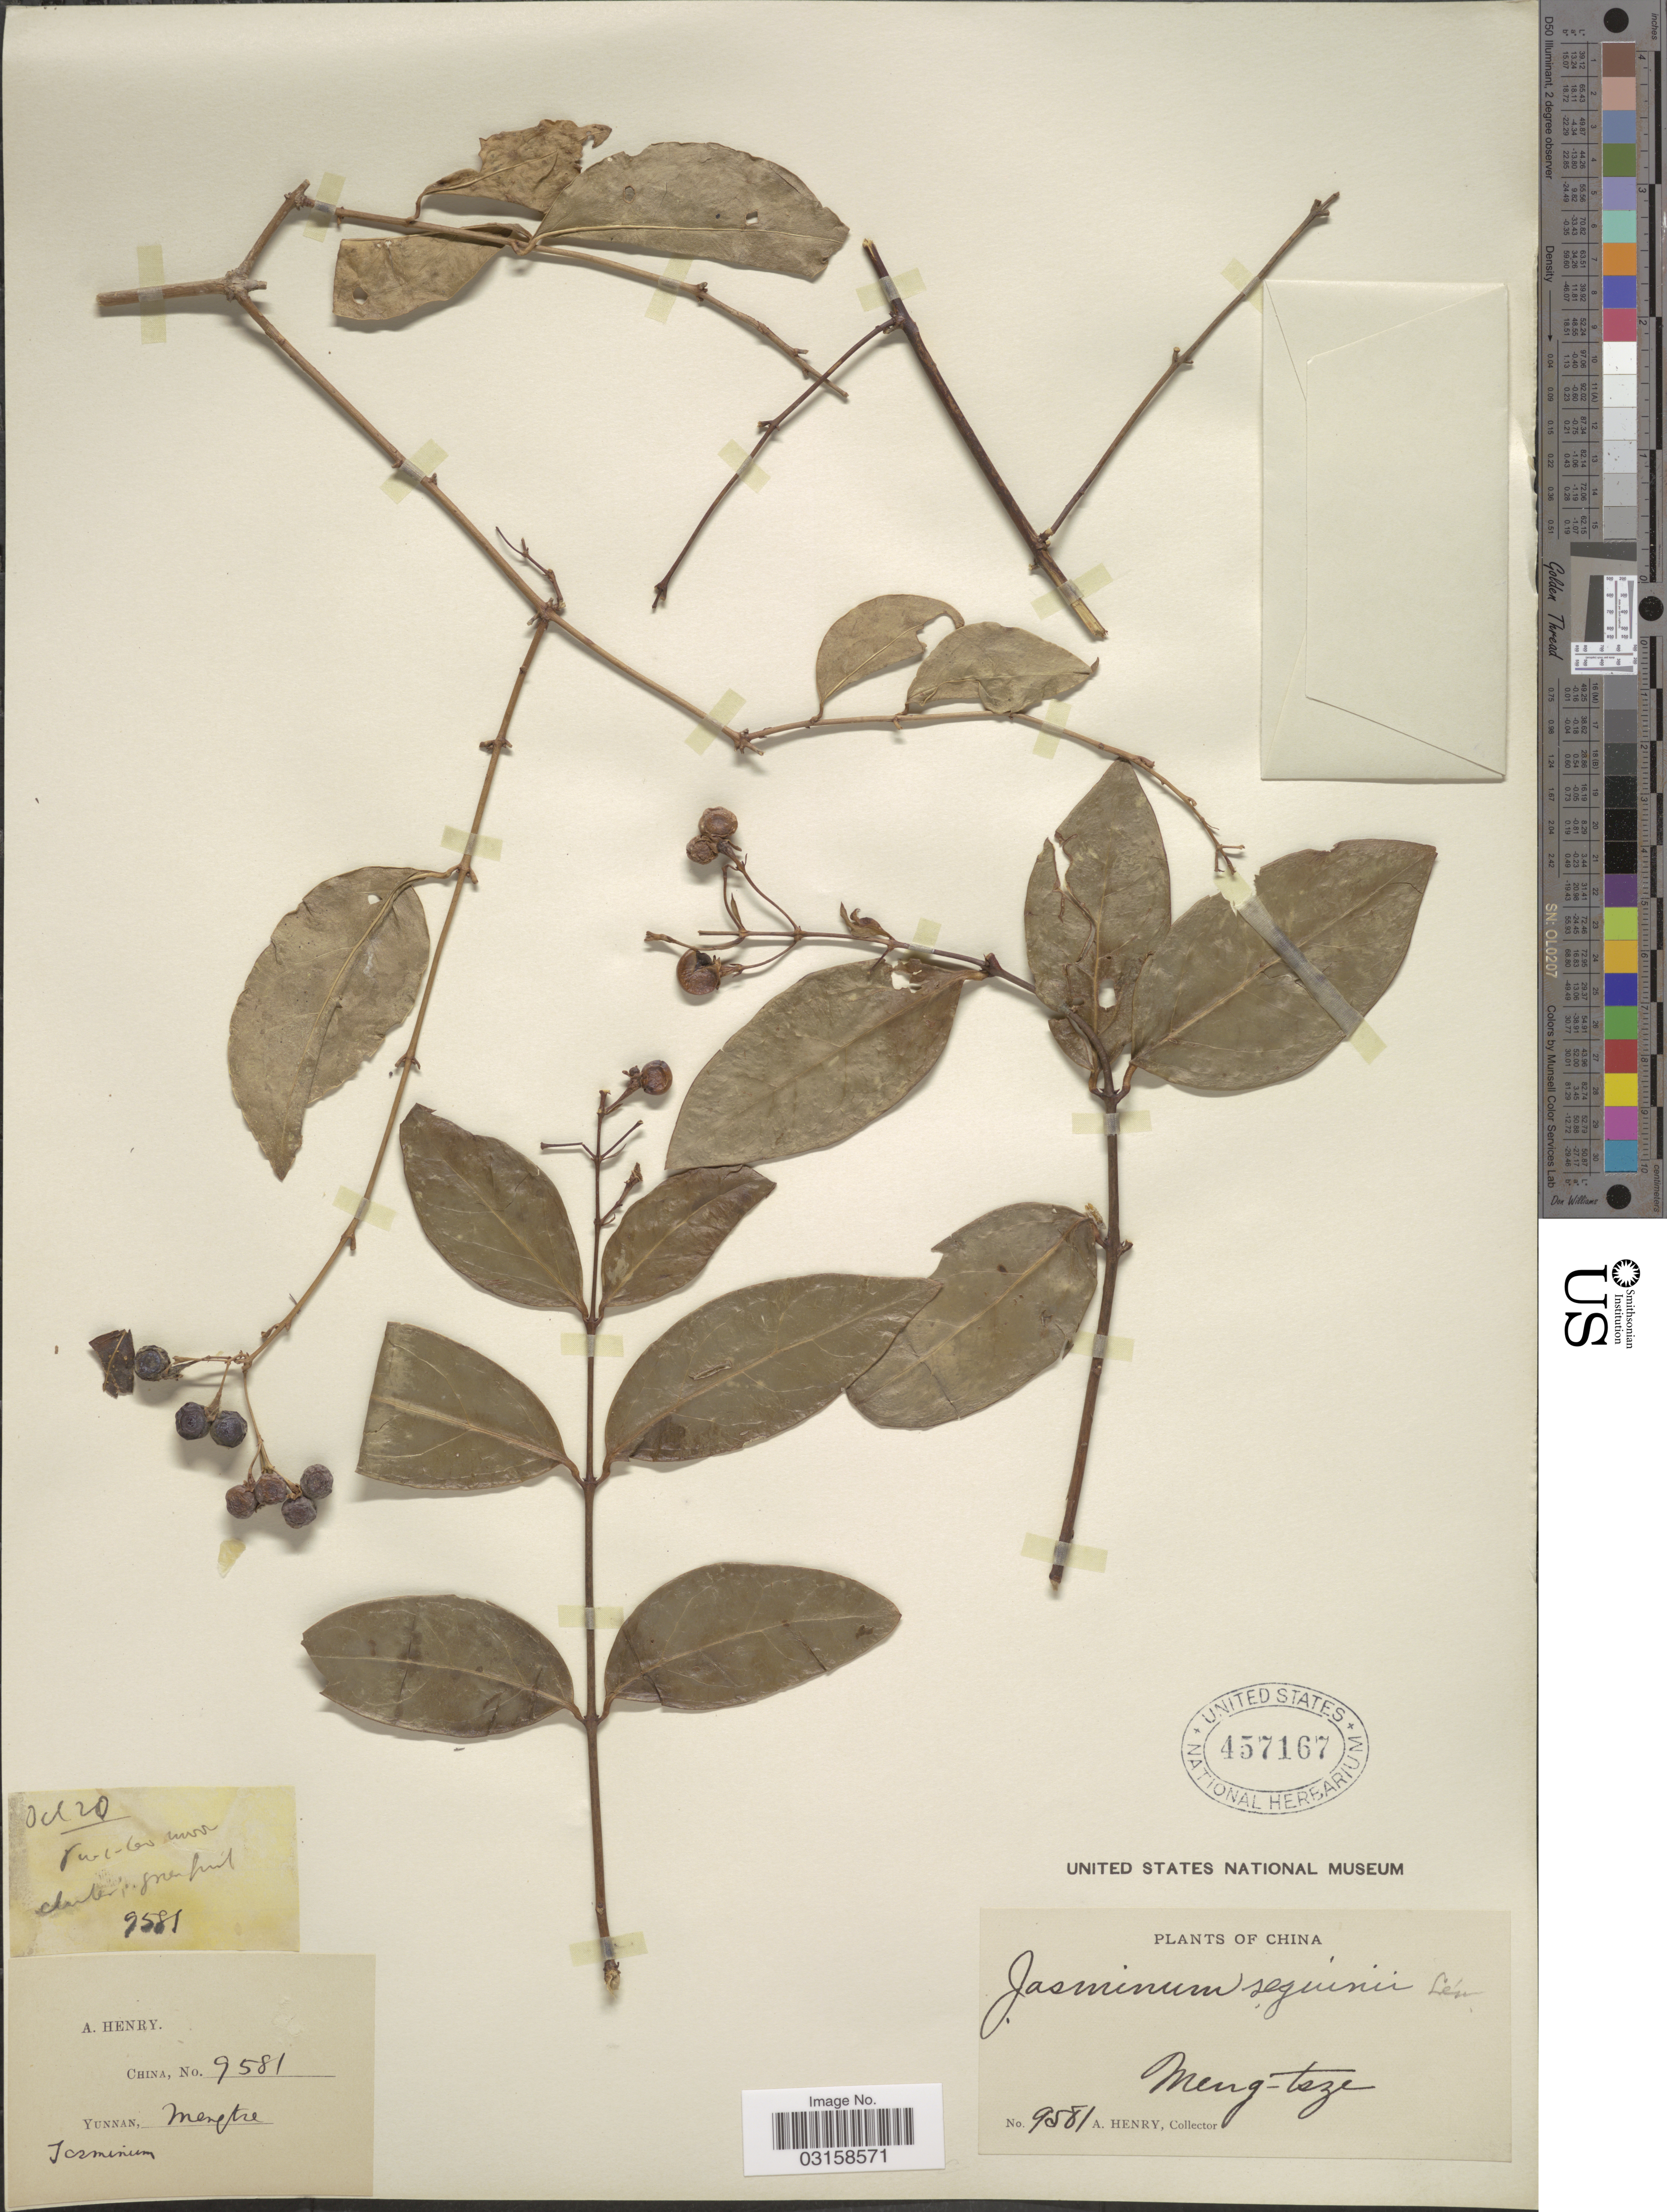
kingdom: Plantae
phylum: Tracheophyta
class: Magnoliopsida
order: Lamiales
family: Oleaceae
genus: Jasminum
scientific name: Jasminum seguinii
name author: H. Lév.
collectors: A. Henry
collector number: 9581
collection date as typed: Transcribed d/m/y: /10/20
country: China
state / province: Yunnan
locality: Meng-tsze.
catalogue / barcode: US 457167